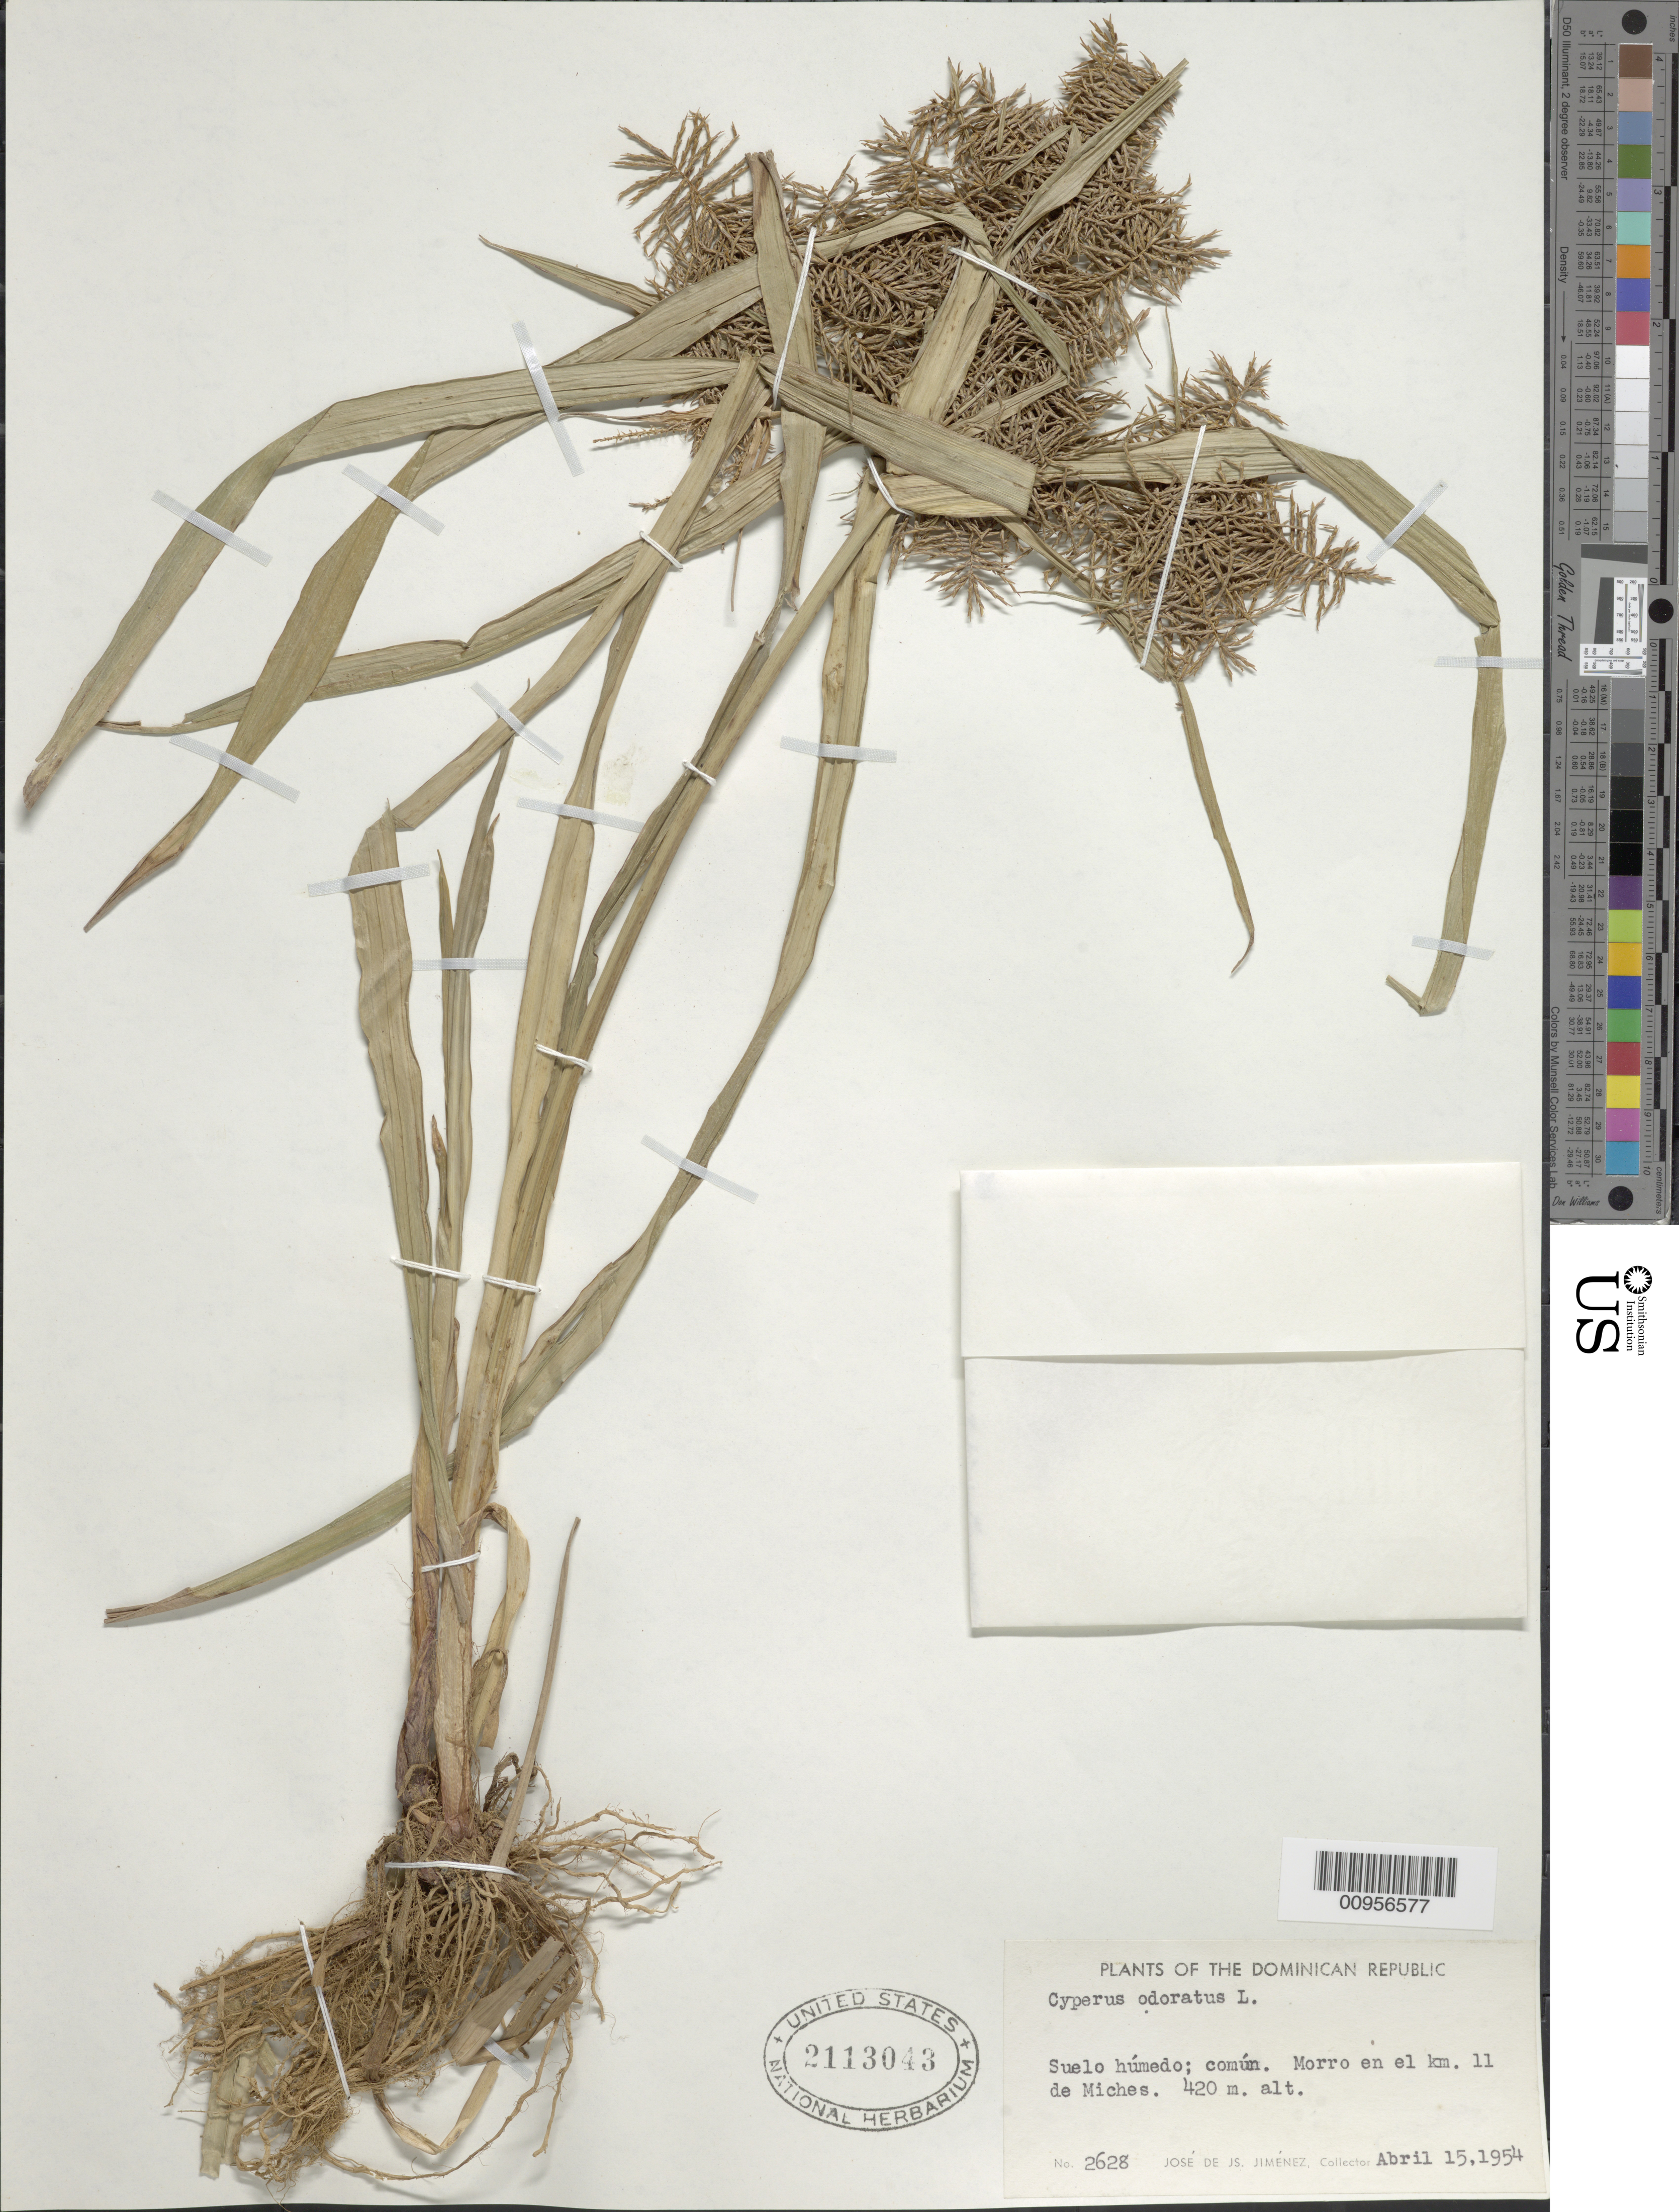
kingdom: Plantae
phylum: Tracheophyta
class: Liliopsida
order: Poales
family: Cyperaceae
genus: Cyperus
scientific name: Cyperus odoratus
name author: L.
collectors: J. J. Jiménez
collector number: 2628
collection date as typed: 15 Apr 1954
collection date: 1954-04-15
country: Dominican Republic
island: Hispaniola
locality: Morro en el Km. 11 de Miches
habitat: Suelo húmido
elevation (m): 420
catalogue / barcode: US 2113043